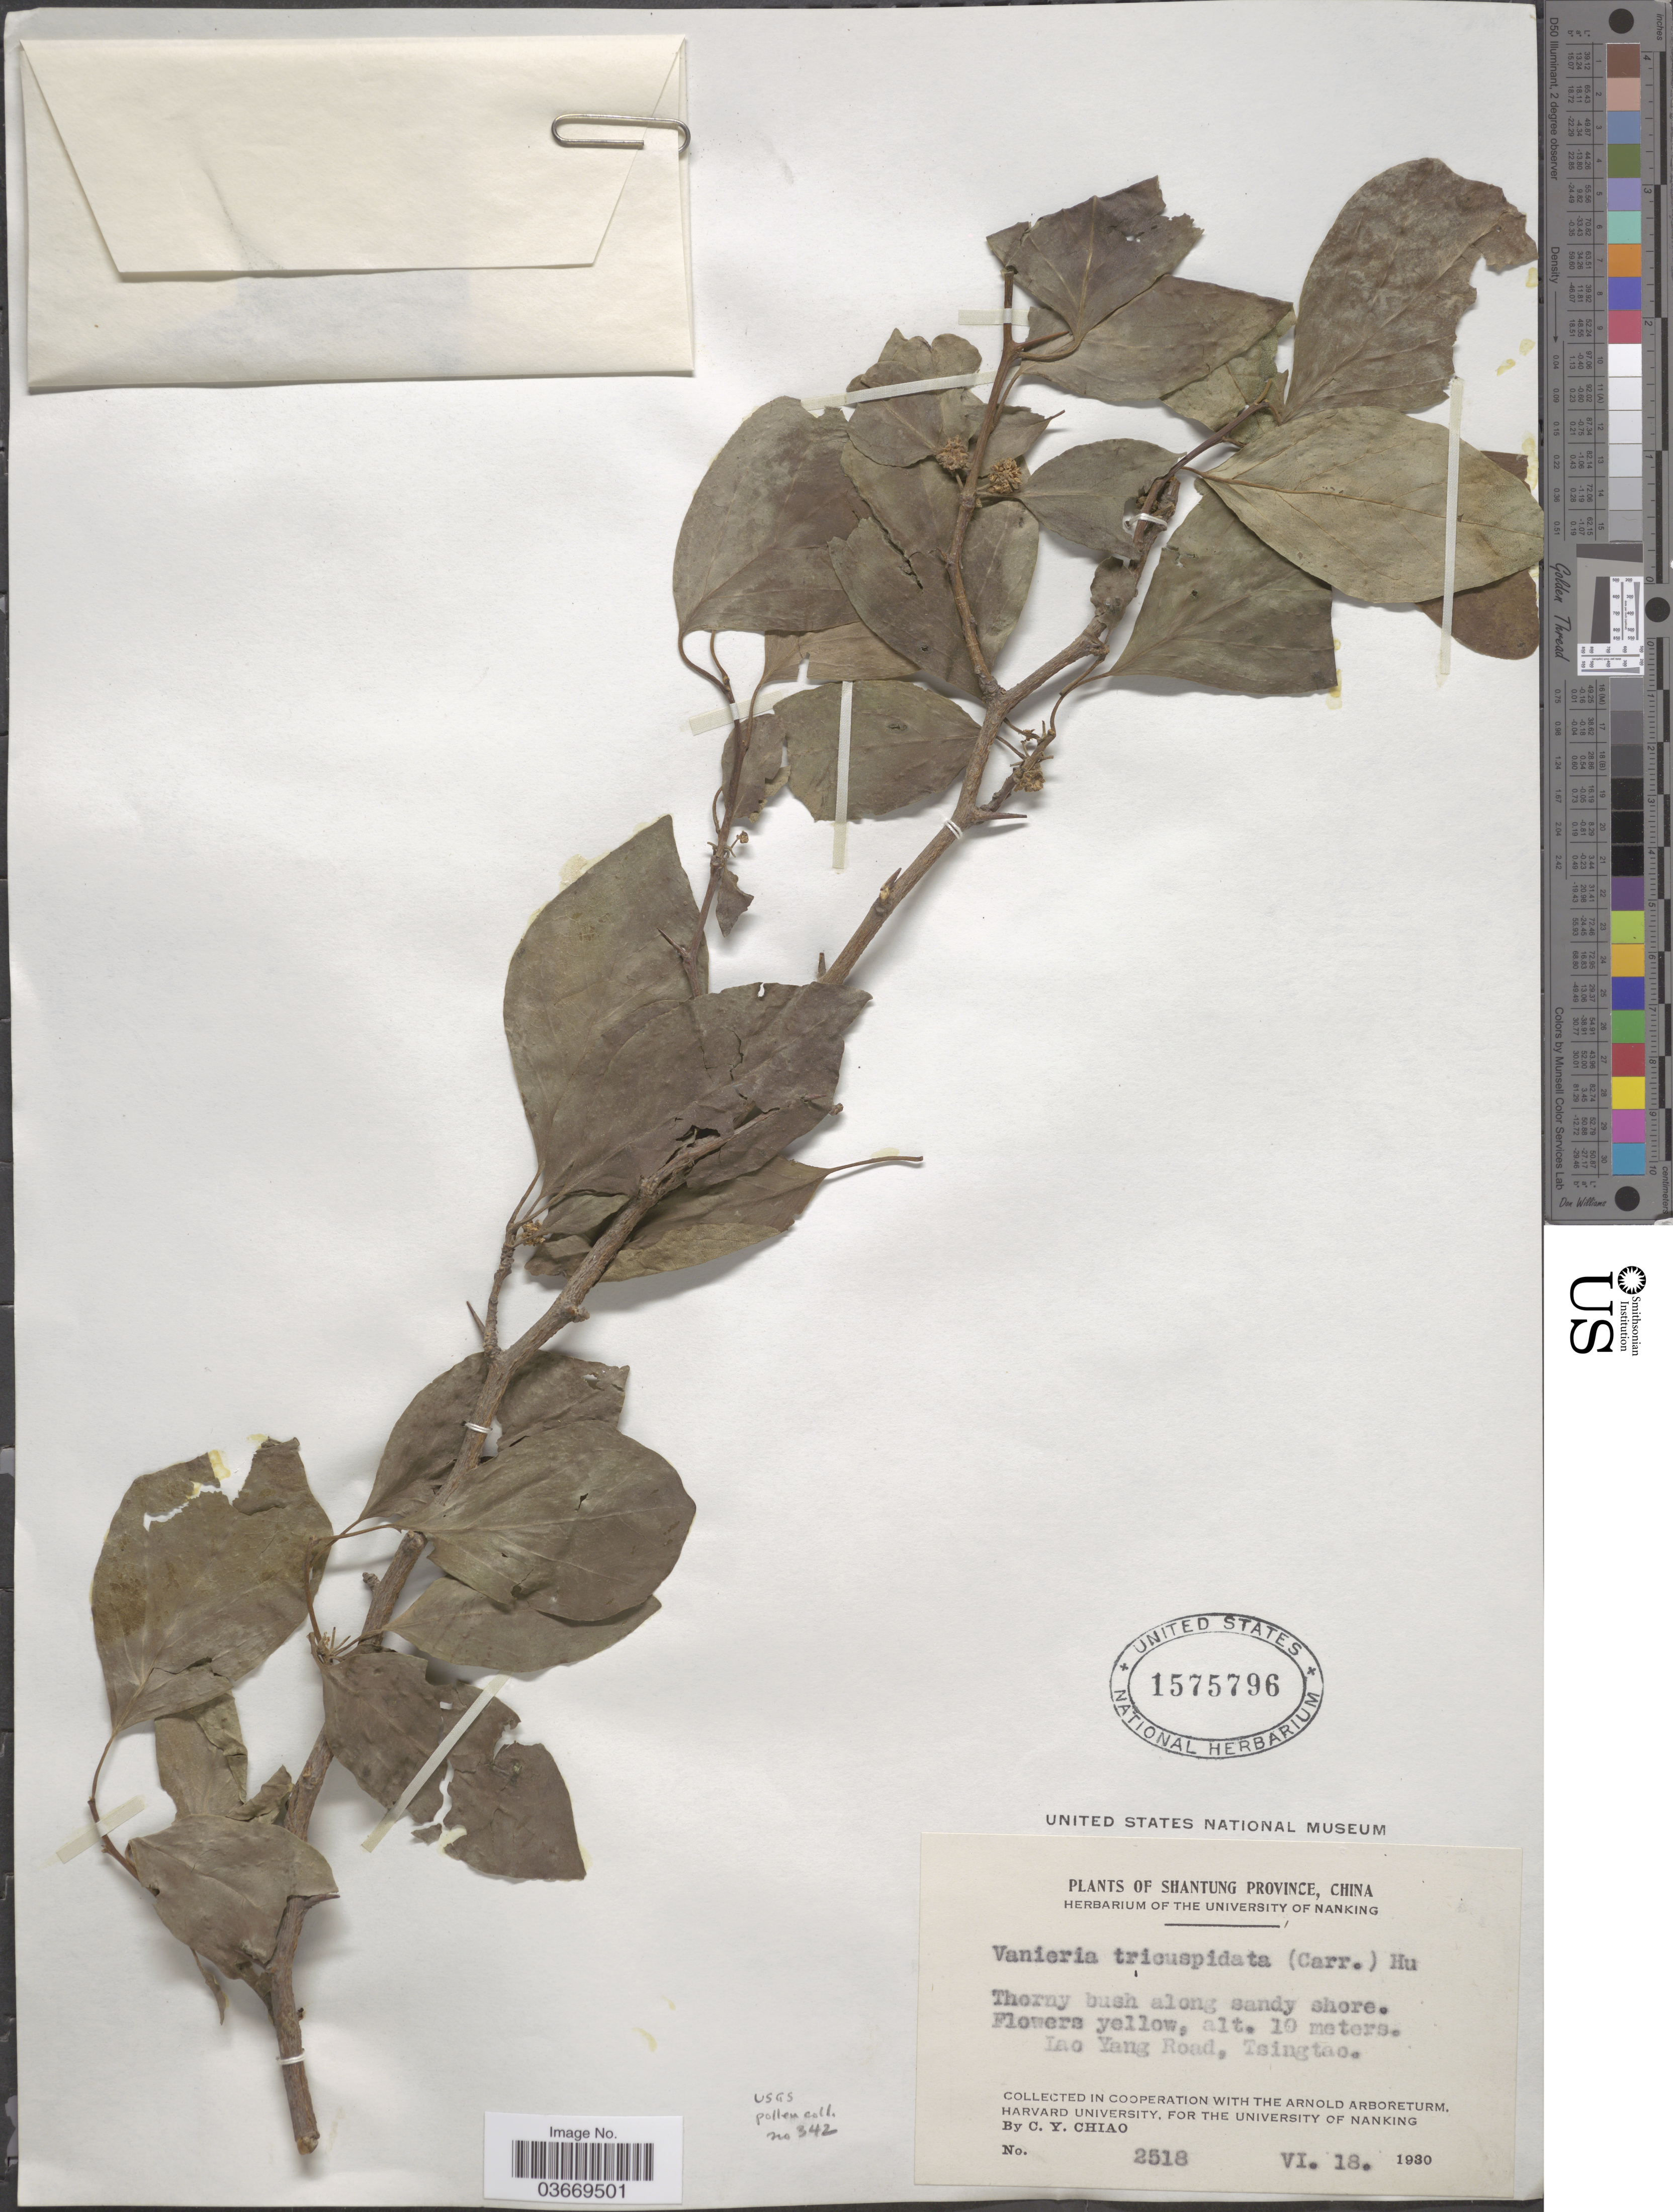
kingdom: Plantae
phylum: Tracheophyta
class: Magnoliopsida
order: Rosales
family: Moraceae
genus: Maclura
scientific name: Maclura tricuspidata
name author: Carrière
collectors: C. Y. Chiao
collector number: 2518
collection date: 1930-06-18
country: China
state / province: Shandong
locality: Shantung Province. Lao Yang Road, Tsingtao.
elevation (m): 10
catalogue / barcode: US 1575796